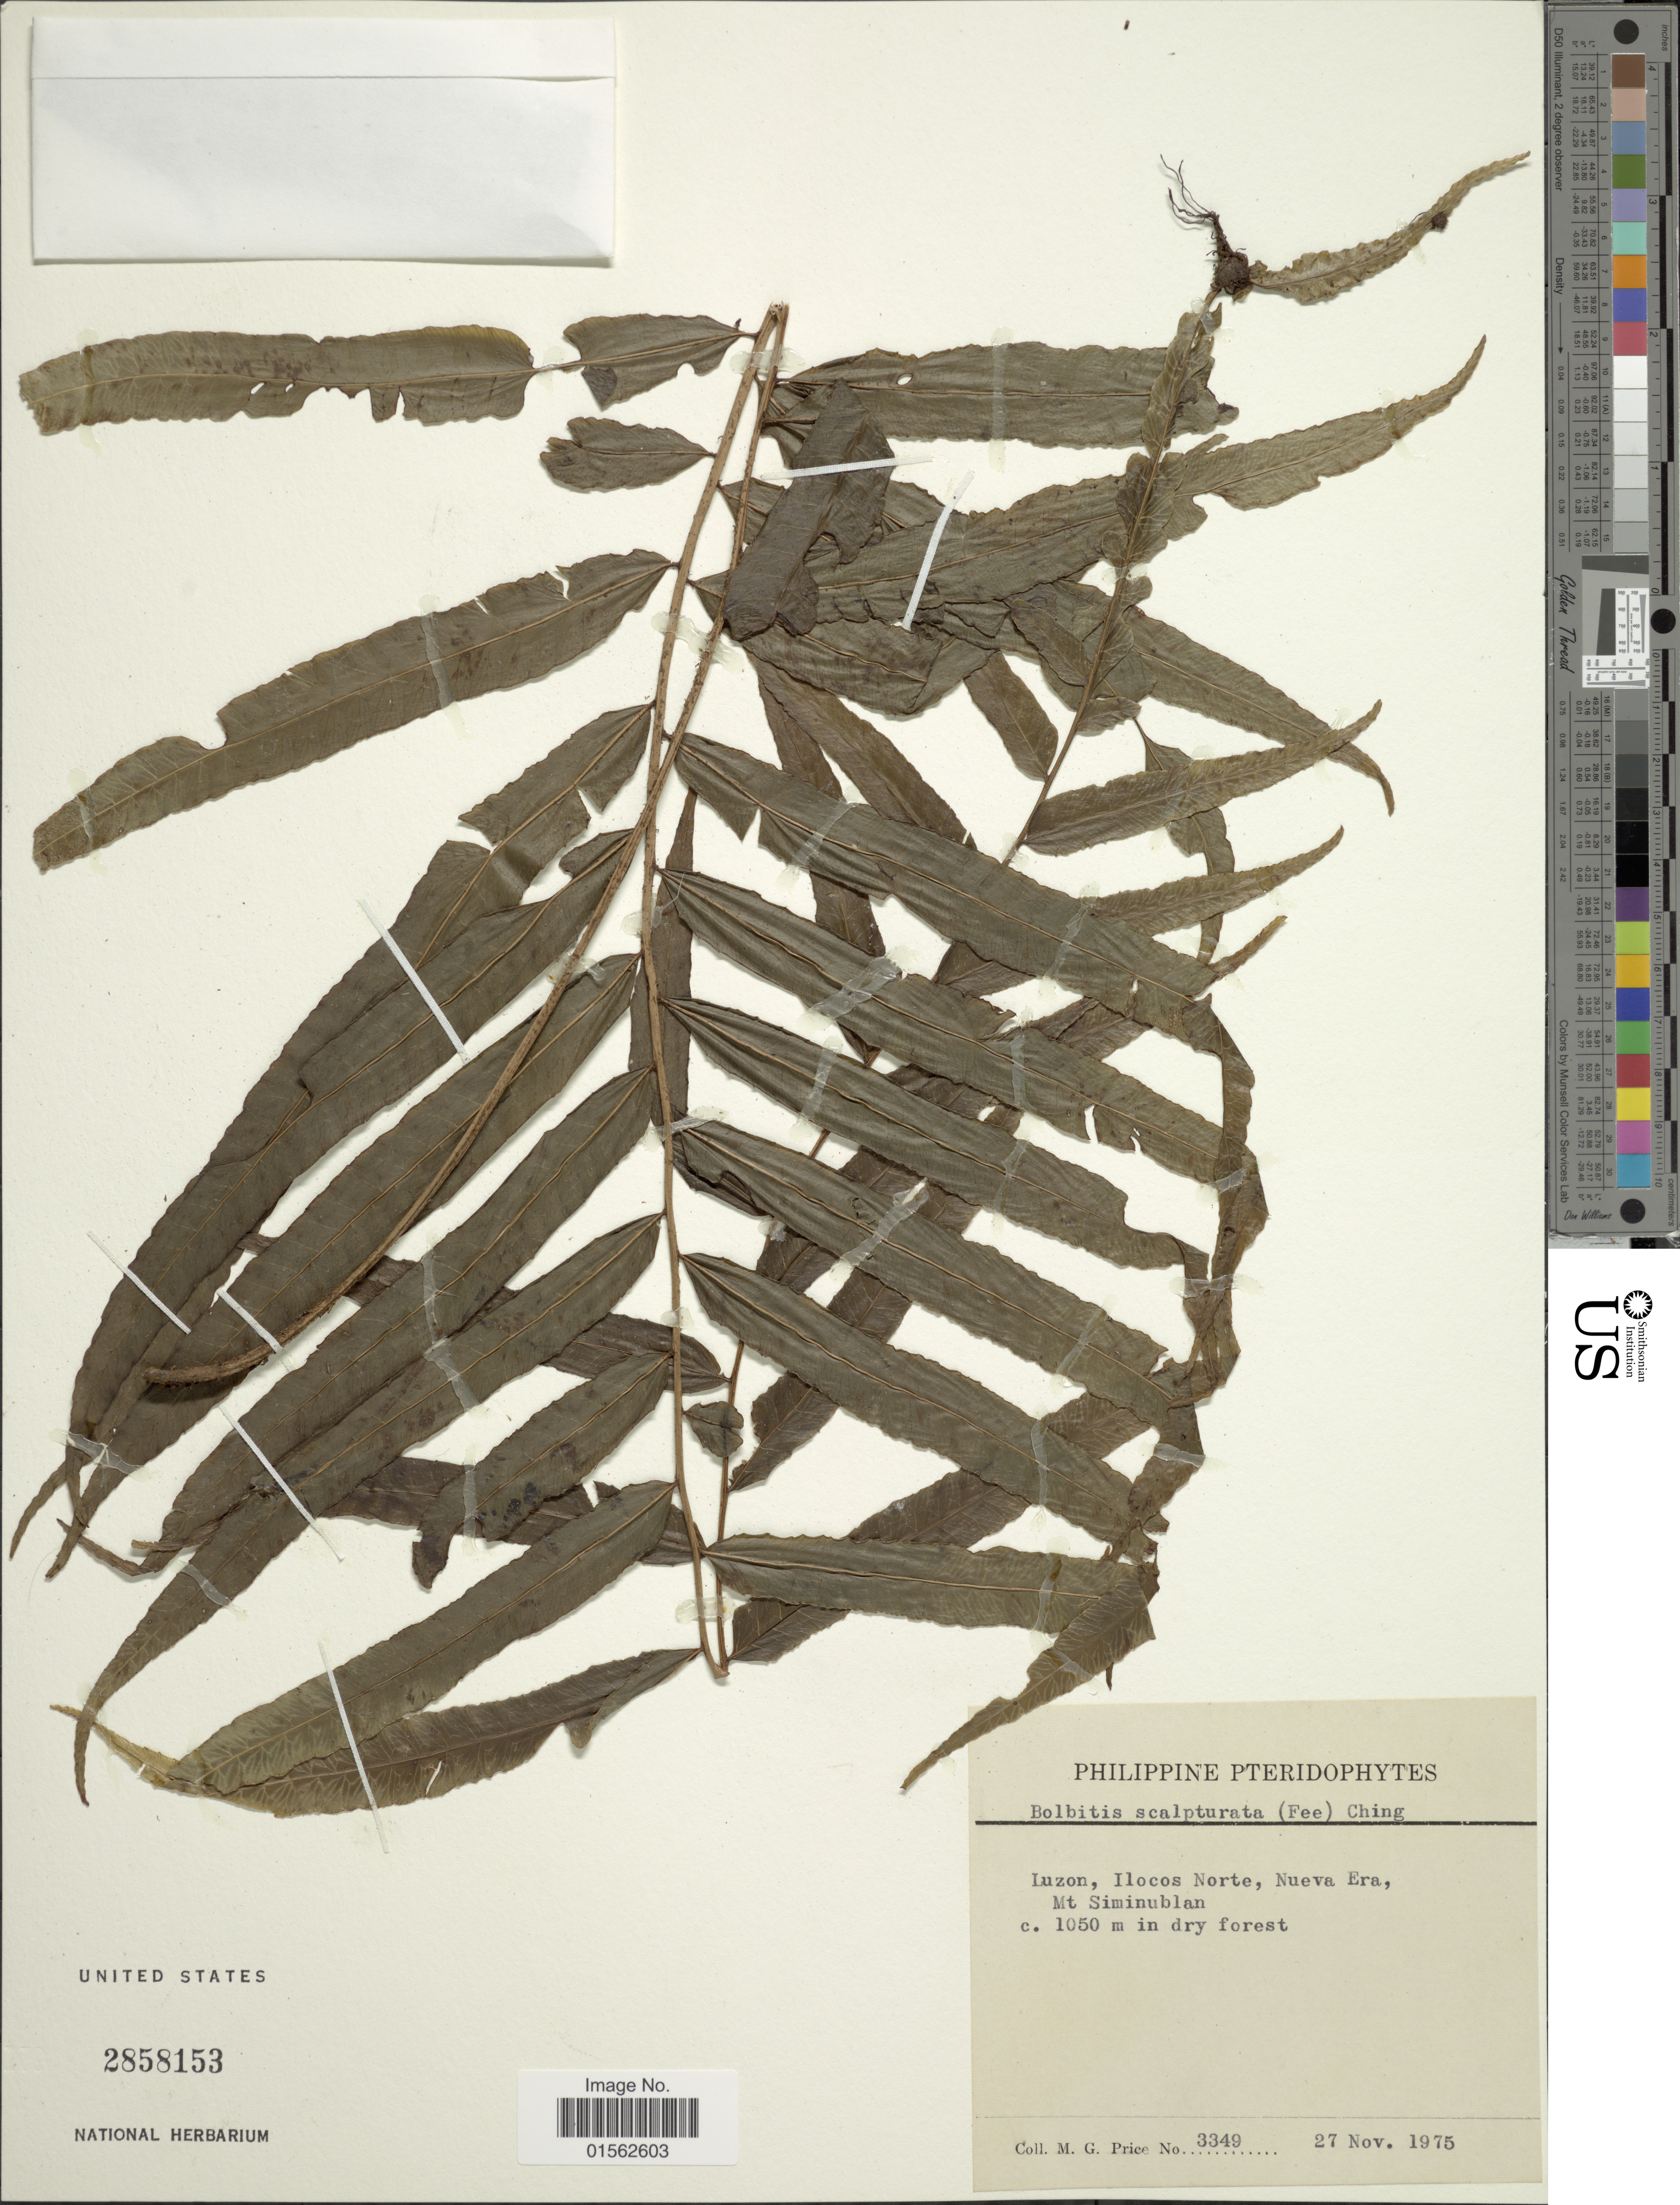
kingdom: Plantae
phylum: Tracheophyta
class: Polypodiopsida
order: Polypodiales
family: Dryopteridaceae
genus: Bolbitis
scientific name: Bolbitis scalpturata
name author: (Fée) Ching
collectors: M. G. Price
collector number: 3349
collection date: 1975-11-27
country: Philippines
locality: Luzon, Ilocos Norte, Nuieva Era, Mt. Siminublan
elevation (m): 1050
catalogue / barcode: US 2858153